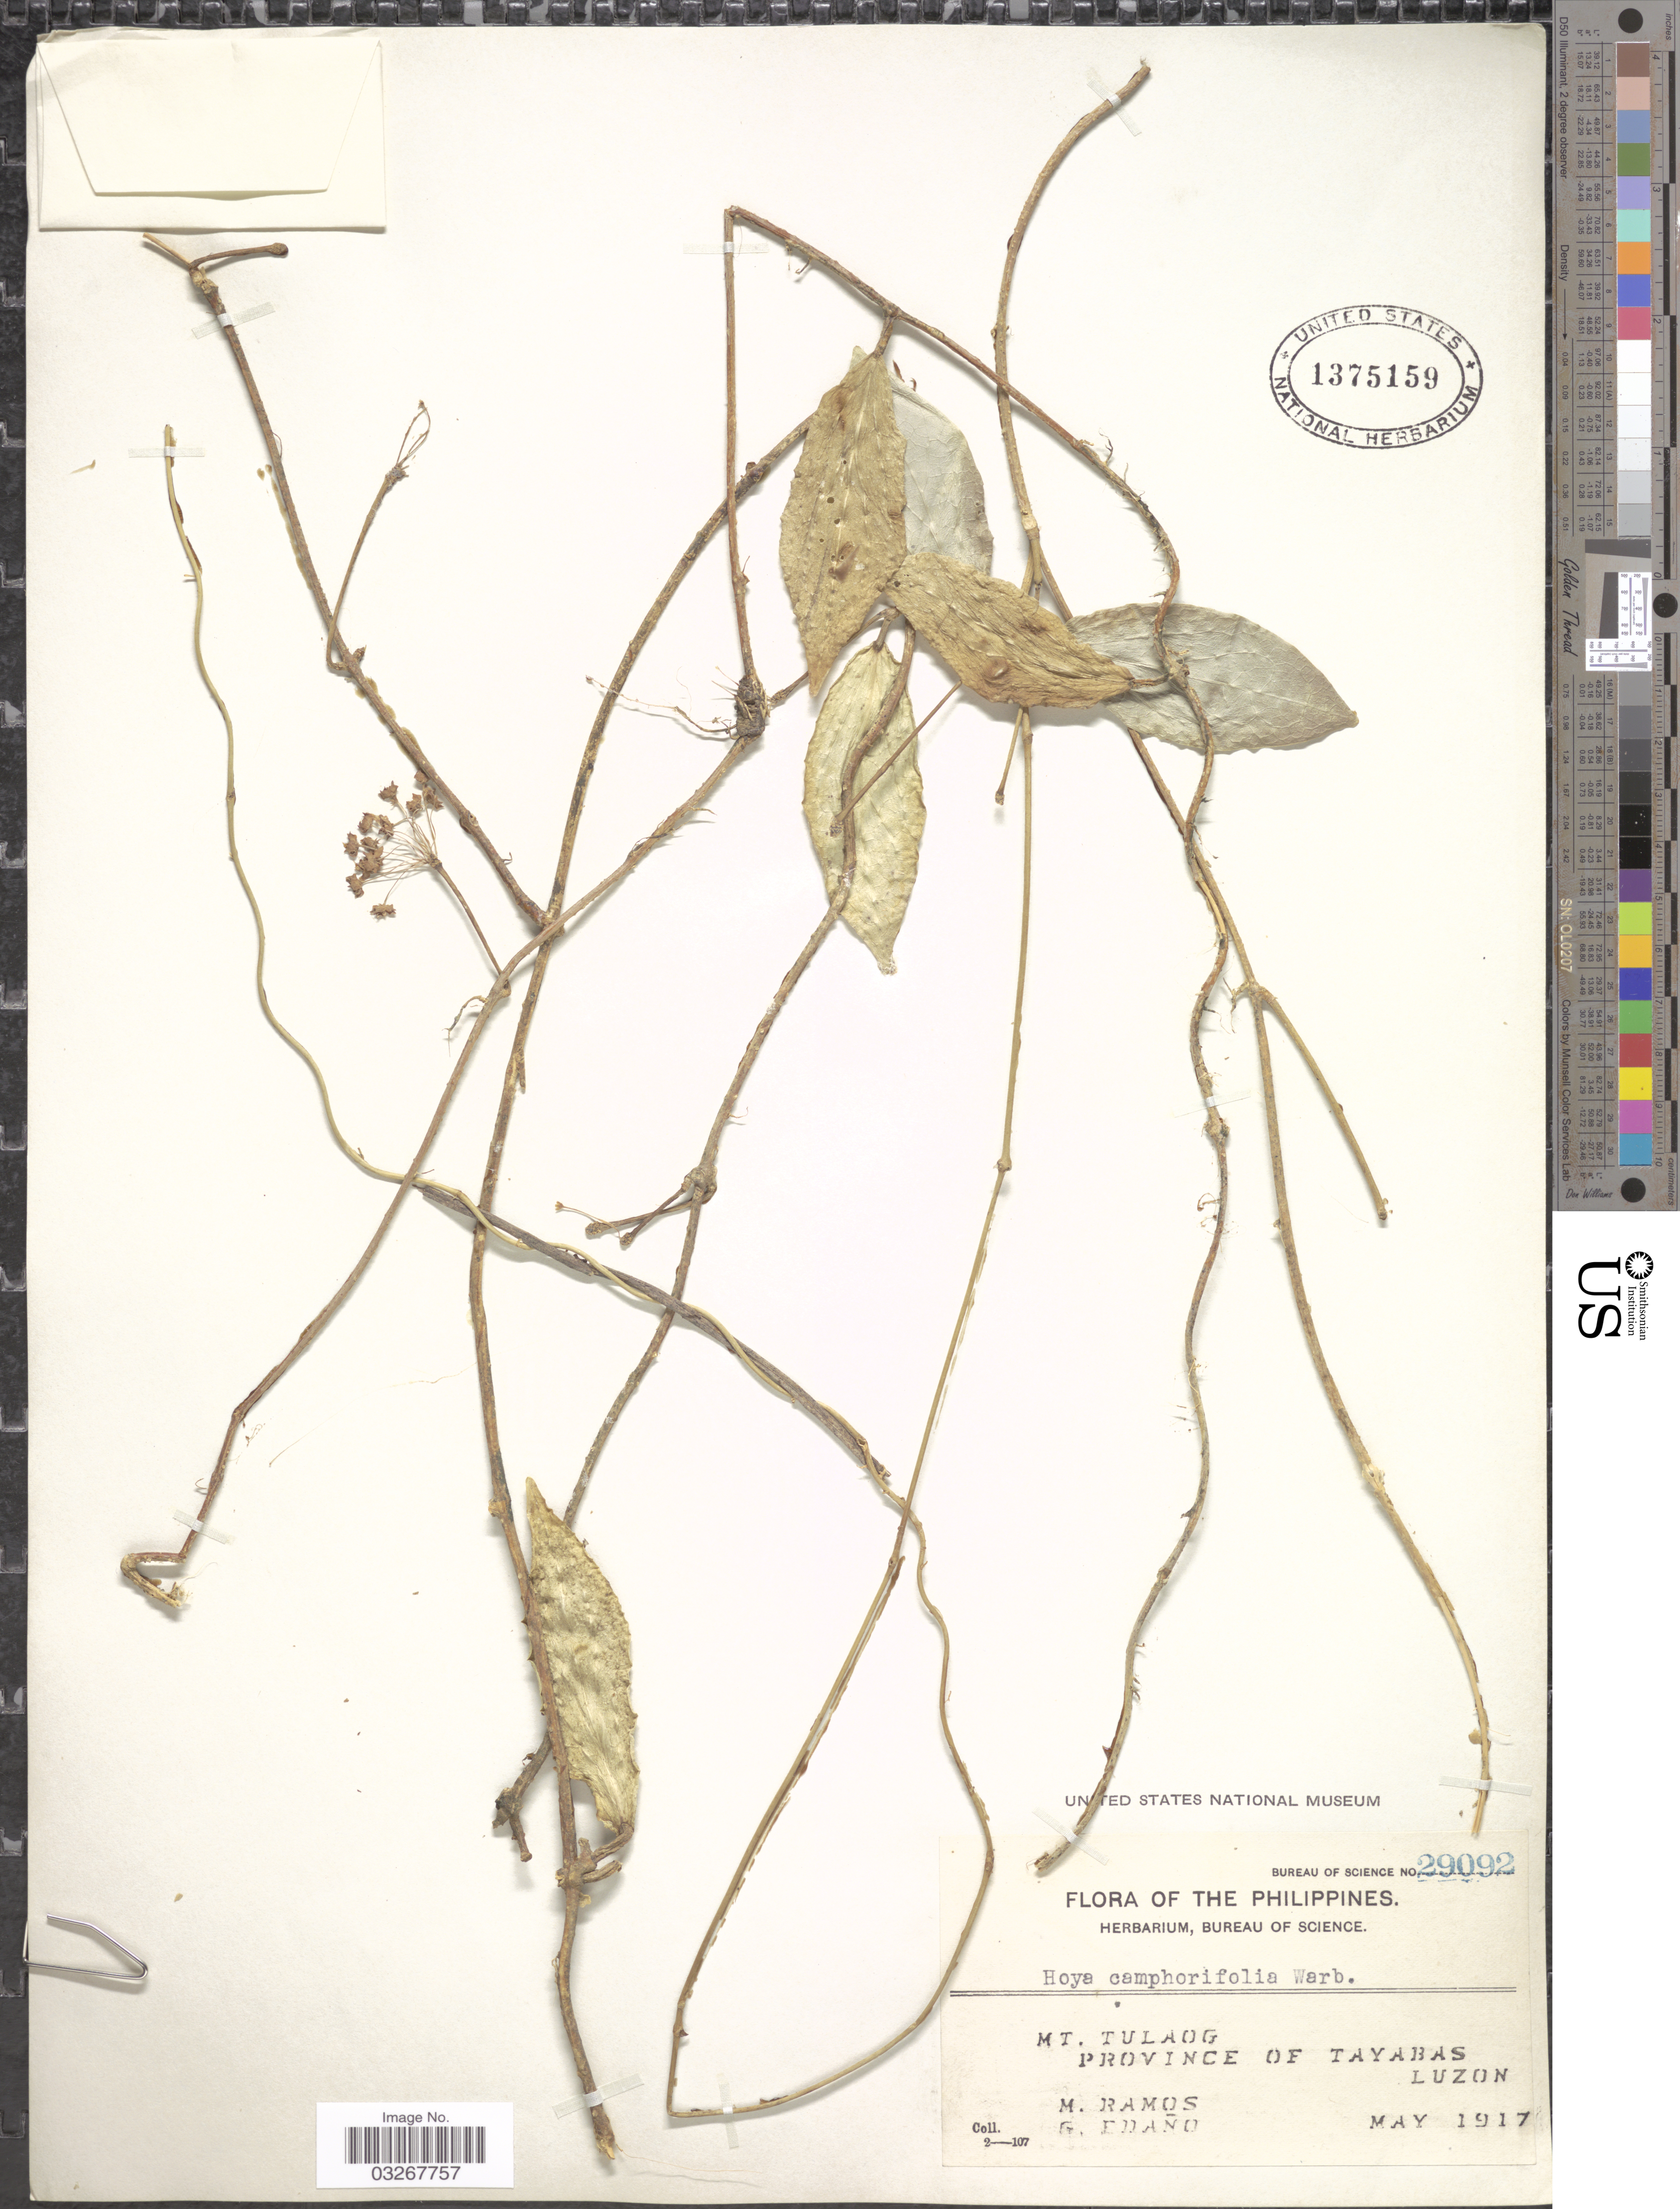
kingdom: Plantae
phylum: Tracheophyta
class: Magnoliopsida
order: Gentianales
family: Apocynaceae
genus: Hoya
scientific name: Hoya camphorifolia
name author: Warb.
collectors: M. Ramos & G. Edaño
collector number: Bureau of Science 29092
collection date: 1917-05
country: Philippines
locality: Mt. Tulaog. Province of Tayabas. Luzon.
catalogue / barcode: US 1375159